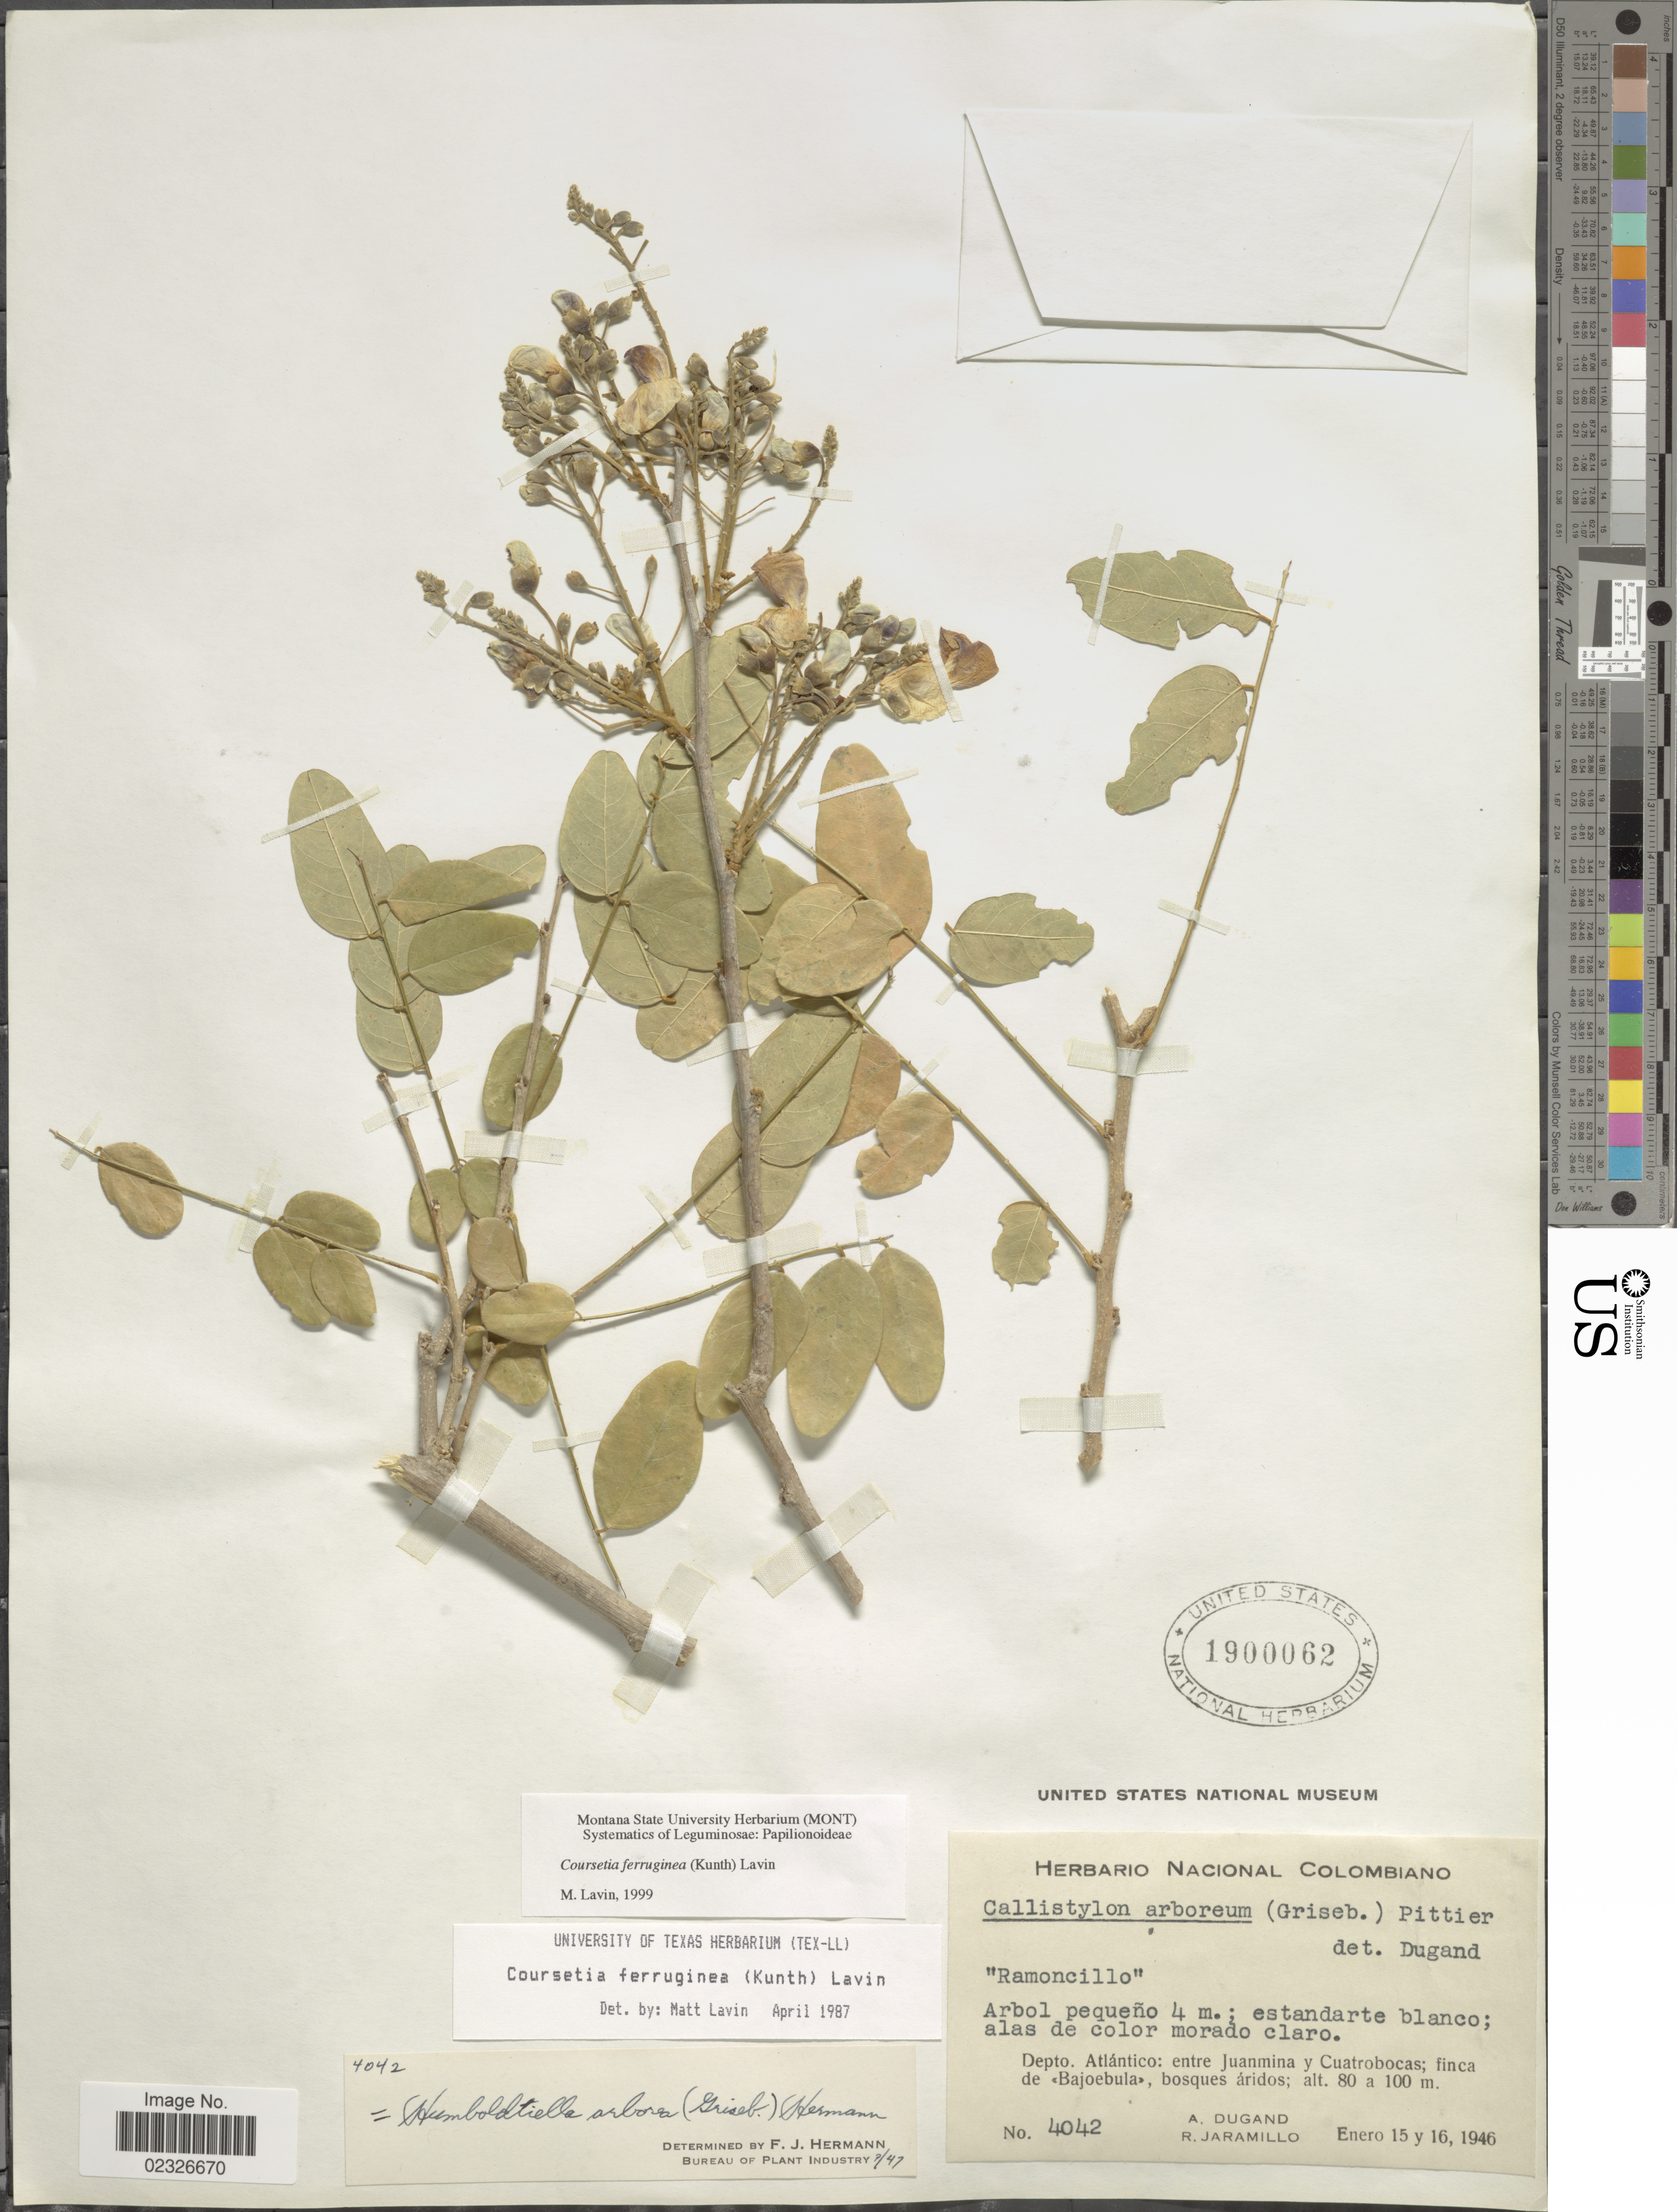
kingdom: Plantae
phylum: Tracheophyta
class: Magnoliopsida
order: Fabales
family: Fabaceae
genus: Coursetia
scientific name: Coursetia ferruginea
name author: (Kunth) Lavin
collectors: A. Dugand & R. Jaramillo M.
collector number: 4042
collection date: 1946-01-15/1946-01-16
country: Colombia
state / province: Atlántico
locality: Depto. Atlántico: entre Juanmina y Cuatrobocas: finca de <<Bajokebula>>, bosques áridos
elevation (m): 80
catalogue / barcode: US 1900062